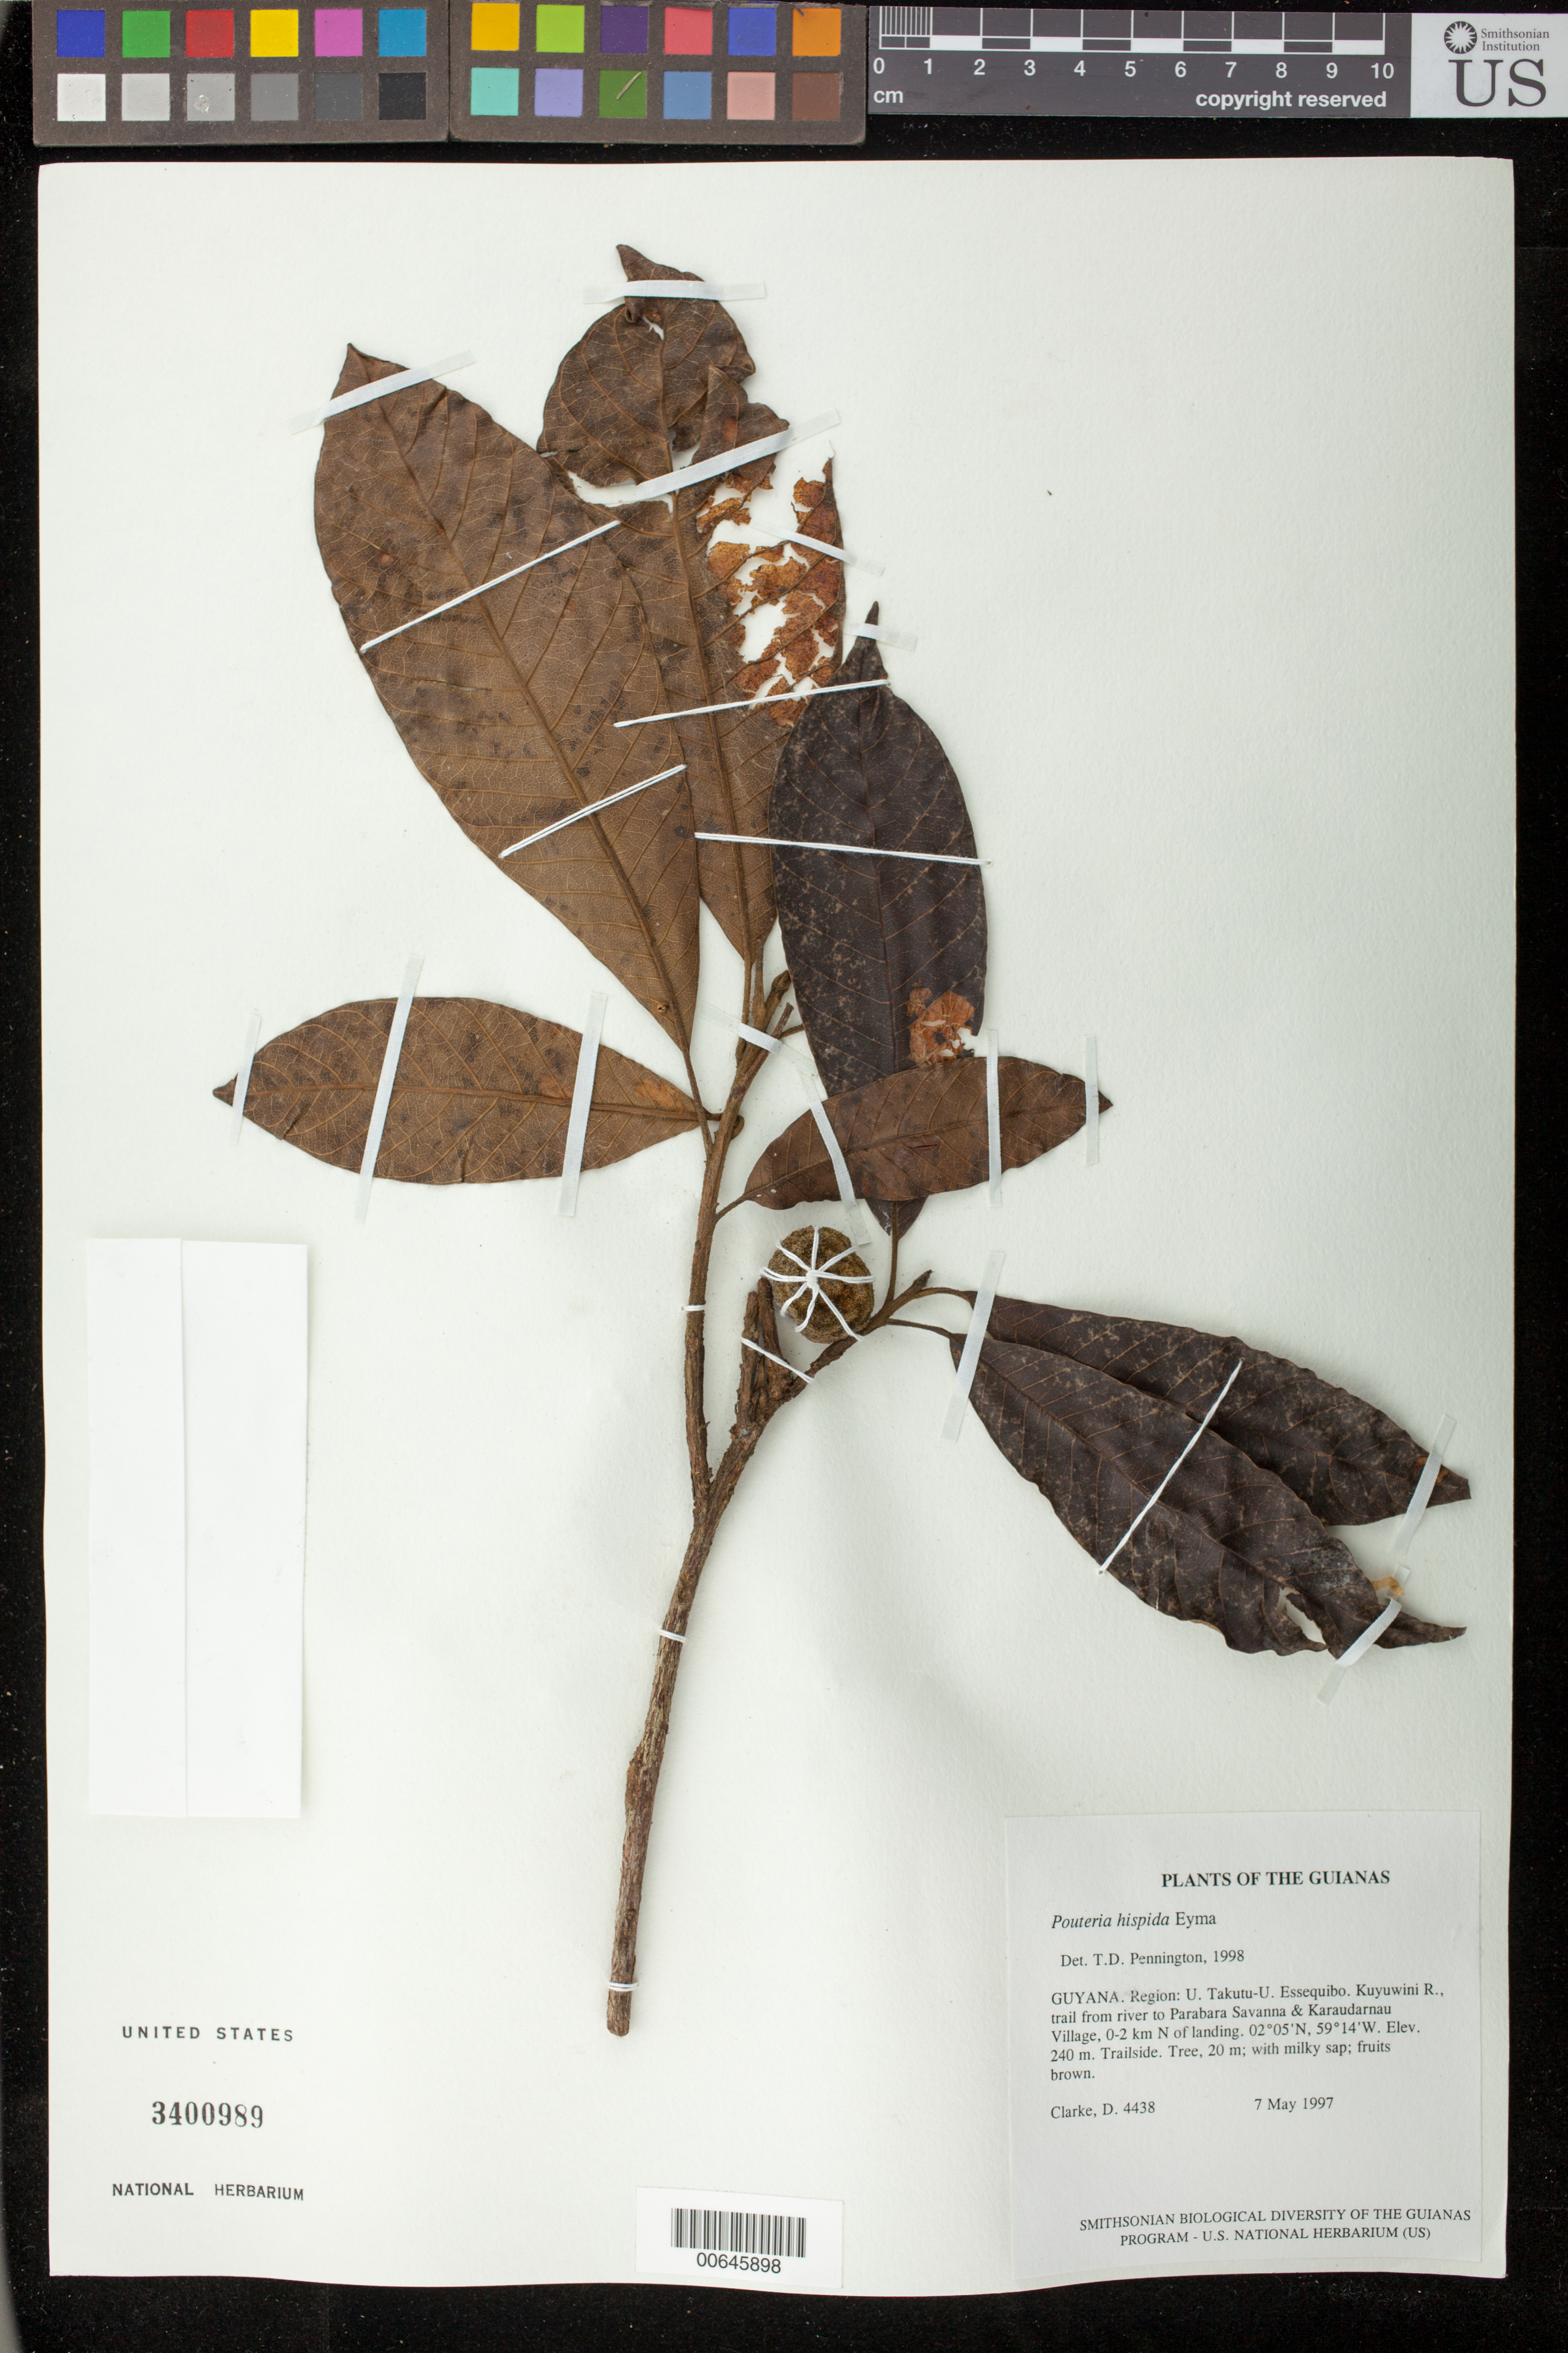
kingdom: Plantae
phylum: Tracheophyta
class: Magnoliopsida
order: Ericales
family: Sapotaceae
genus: Pouteria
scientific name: Pouteria hispida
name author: Eyma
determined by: Pennington, T. D., (K)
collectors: H. D. Clarke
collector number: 4438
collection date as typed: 7 May 1997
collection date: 1997-05-07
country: Guyana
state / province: U. Takutu-U. Essequibo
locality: Kuyuwini R., trail from river to Parabara Savanna & Karaudarnau Village, 0-2 km N of landing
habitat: Trailside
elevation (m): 240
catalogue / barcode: US 3400989